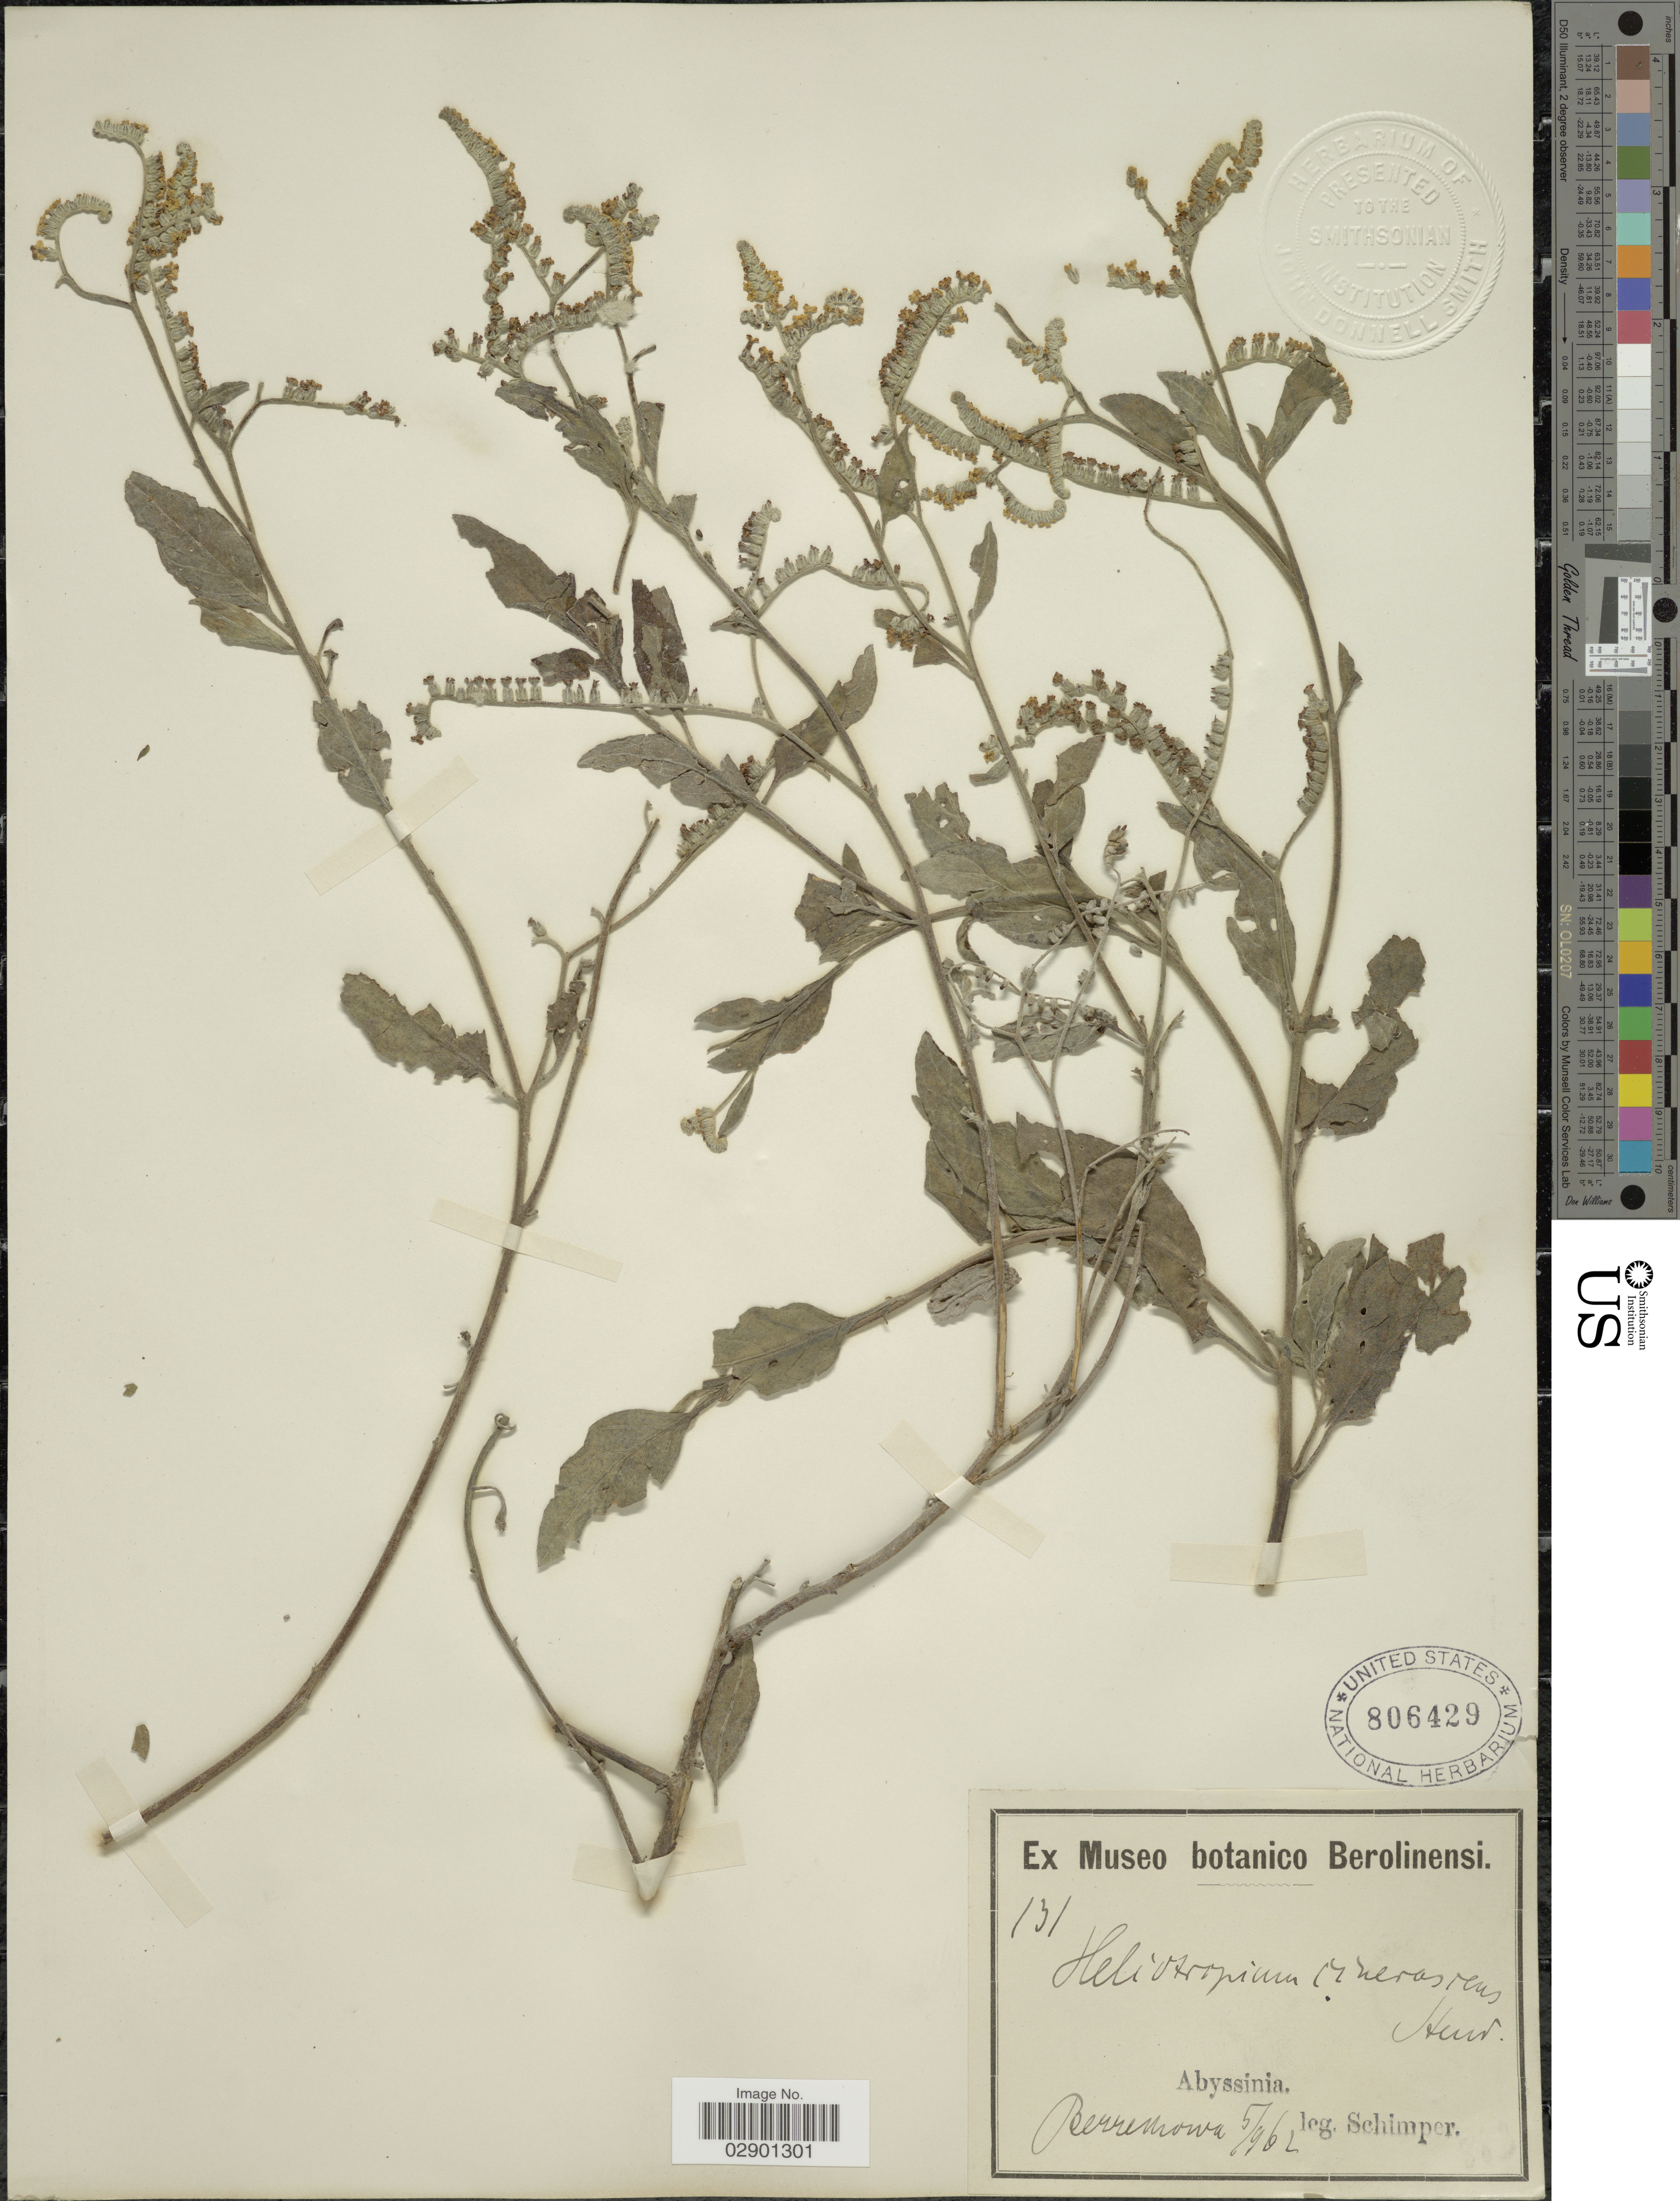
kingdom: Plantae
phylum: Tracheophyta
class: Magnoliopsida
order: Boraginales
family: Heliotropiaceae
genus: Heliotropium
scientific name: Heliotropium cinerascens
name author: A. DC. in DC.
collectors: -. Schimper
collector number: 131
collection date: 1962-05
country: Eritrea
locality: Abyssinia. Berremowa. [interpreted]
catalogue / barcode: US 806429